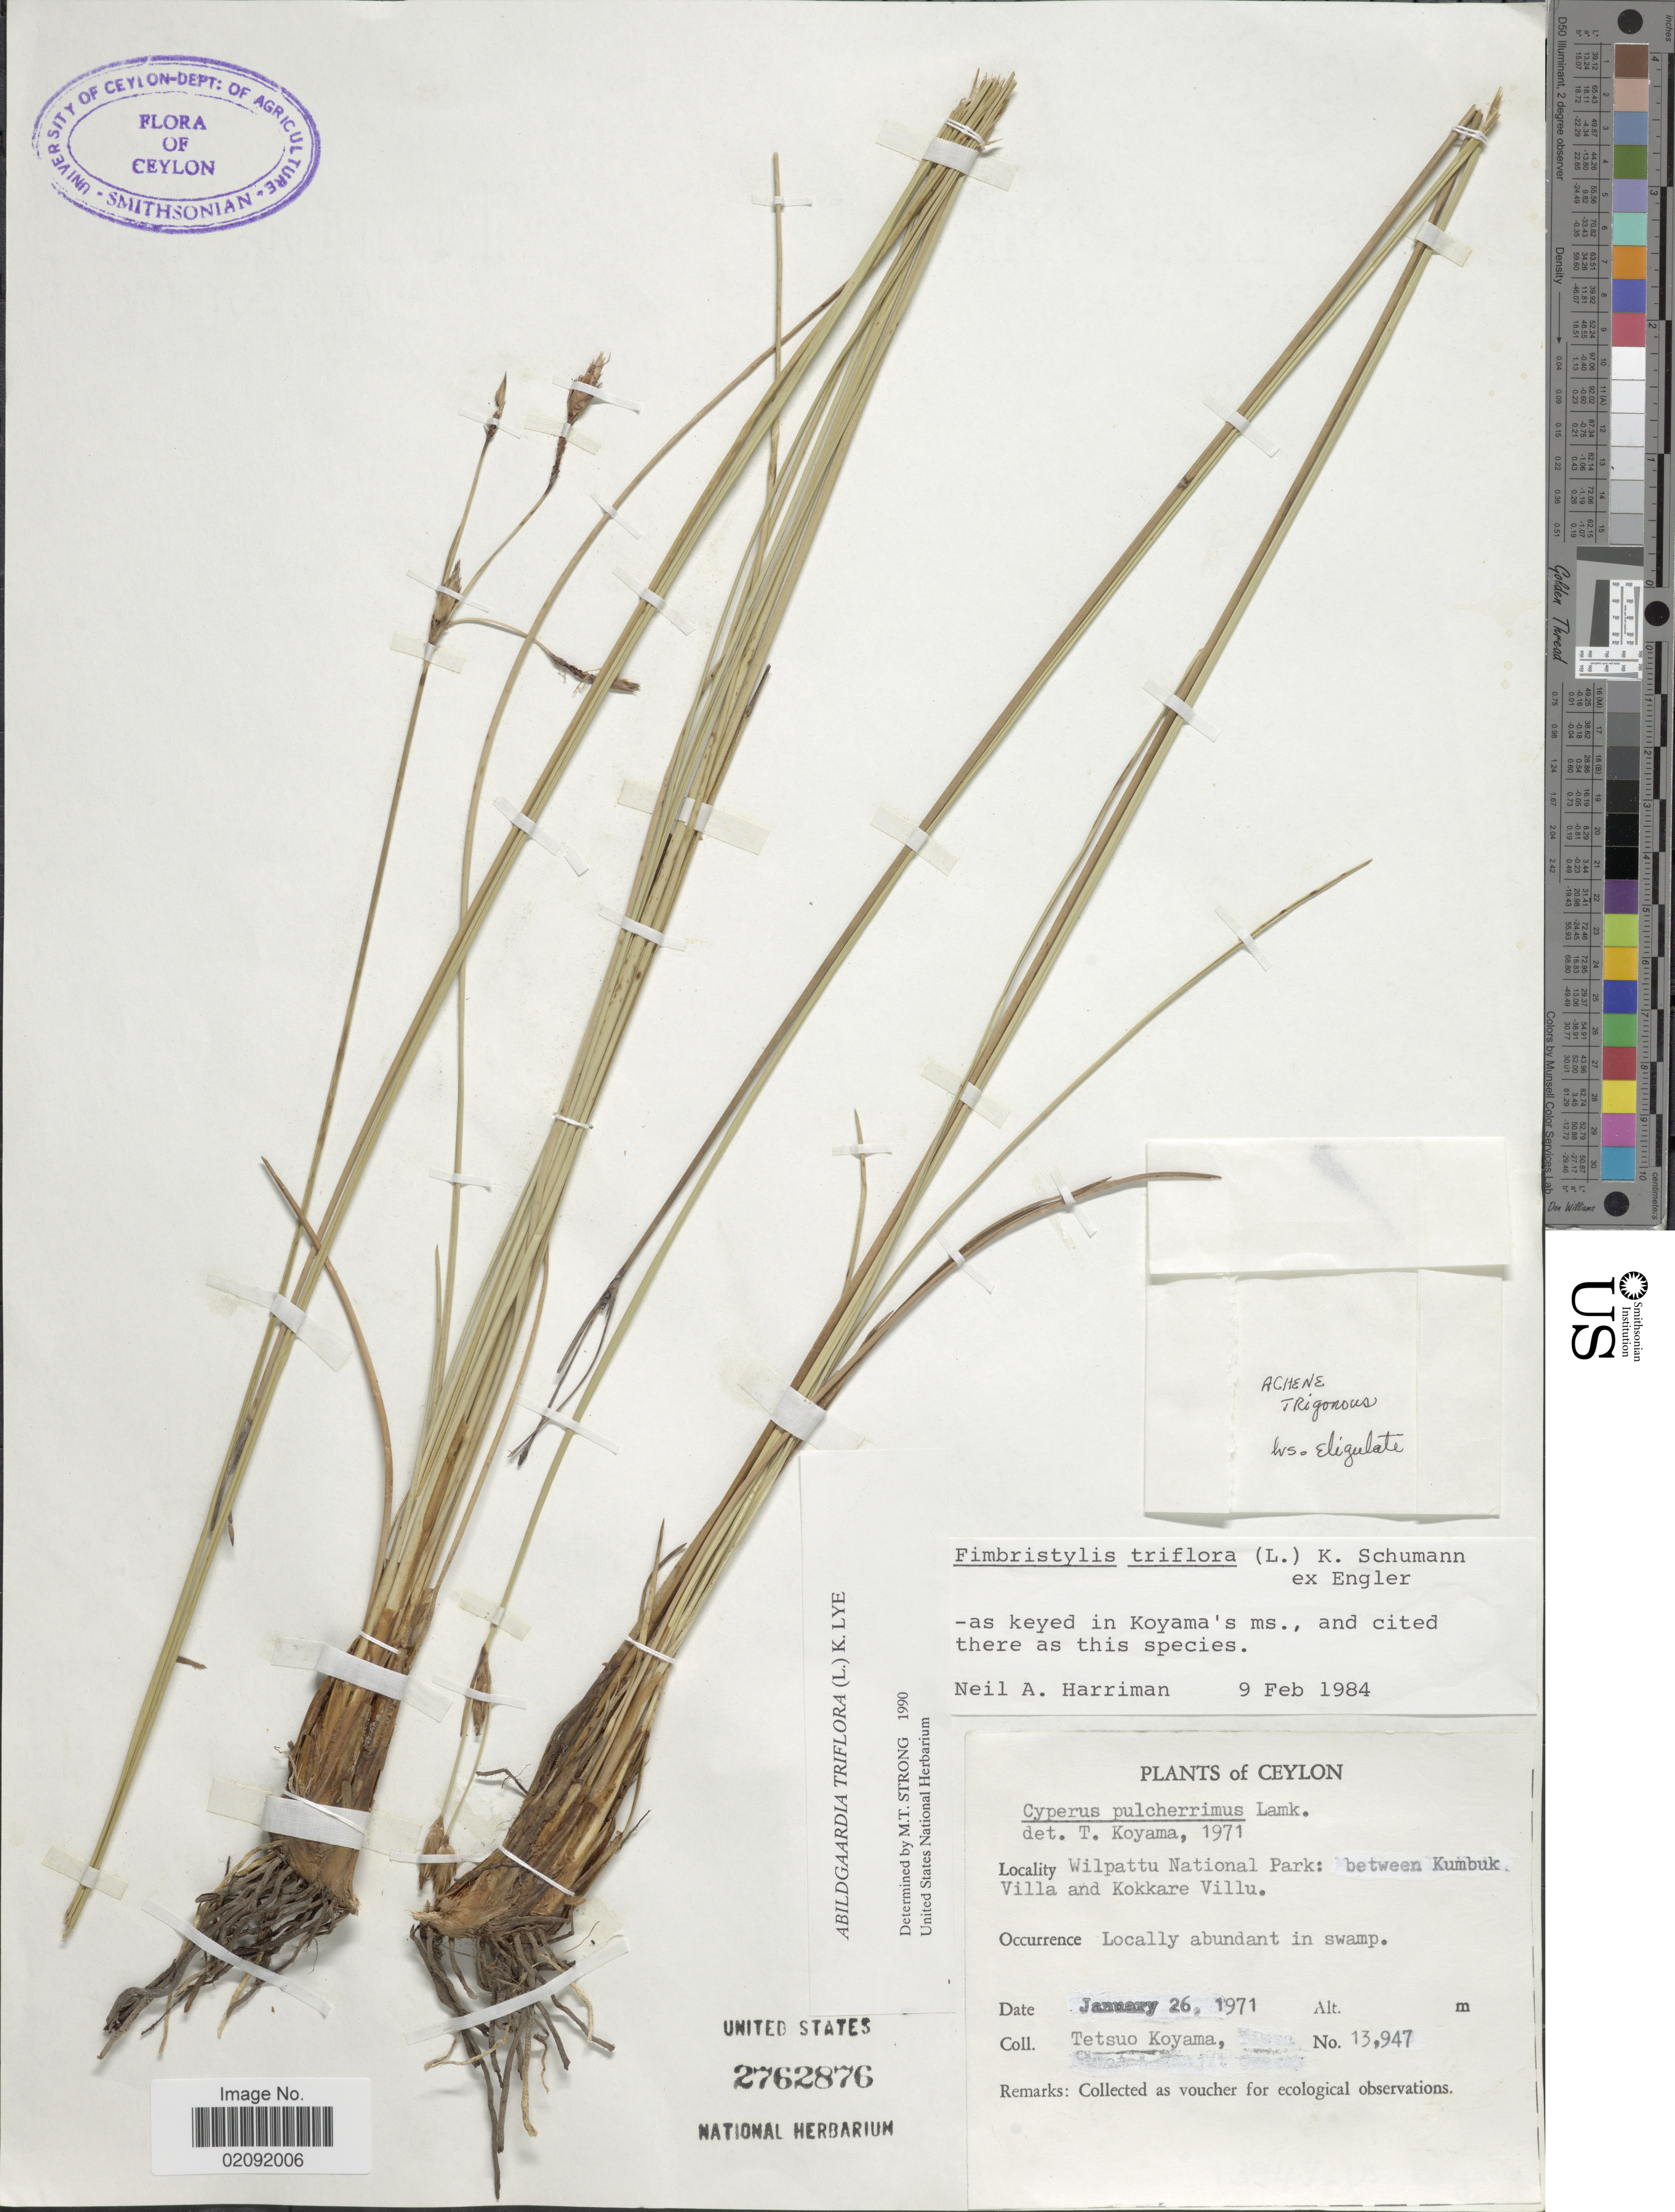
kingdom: Plantae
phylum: Tracheophyta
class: Liliopsida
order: Poales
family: Cyperaceae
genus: Abildgaardia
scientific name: Abildgaardia triflora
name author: (L.) Abeyw.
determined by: Strong, Mark T., (BOT), Smithsonian Institution - National Museum of Natural History (UNITED STATES)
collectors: T. Koyama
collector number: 13947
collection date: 1971-01-26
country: Sri Lanka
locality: Ceylon, Wilpattu National Park: between Kumbuk Villa and Kokkare Villu, locally abundant in swamp.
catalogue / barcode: US 2762876